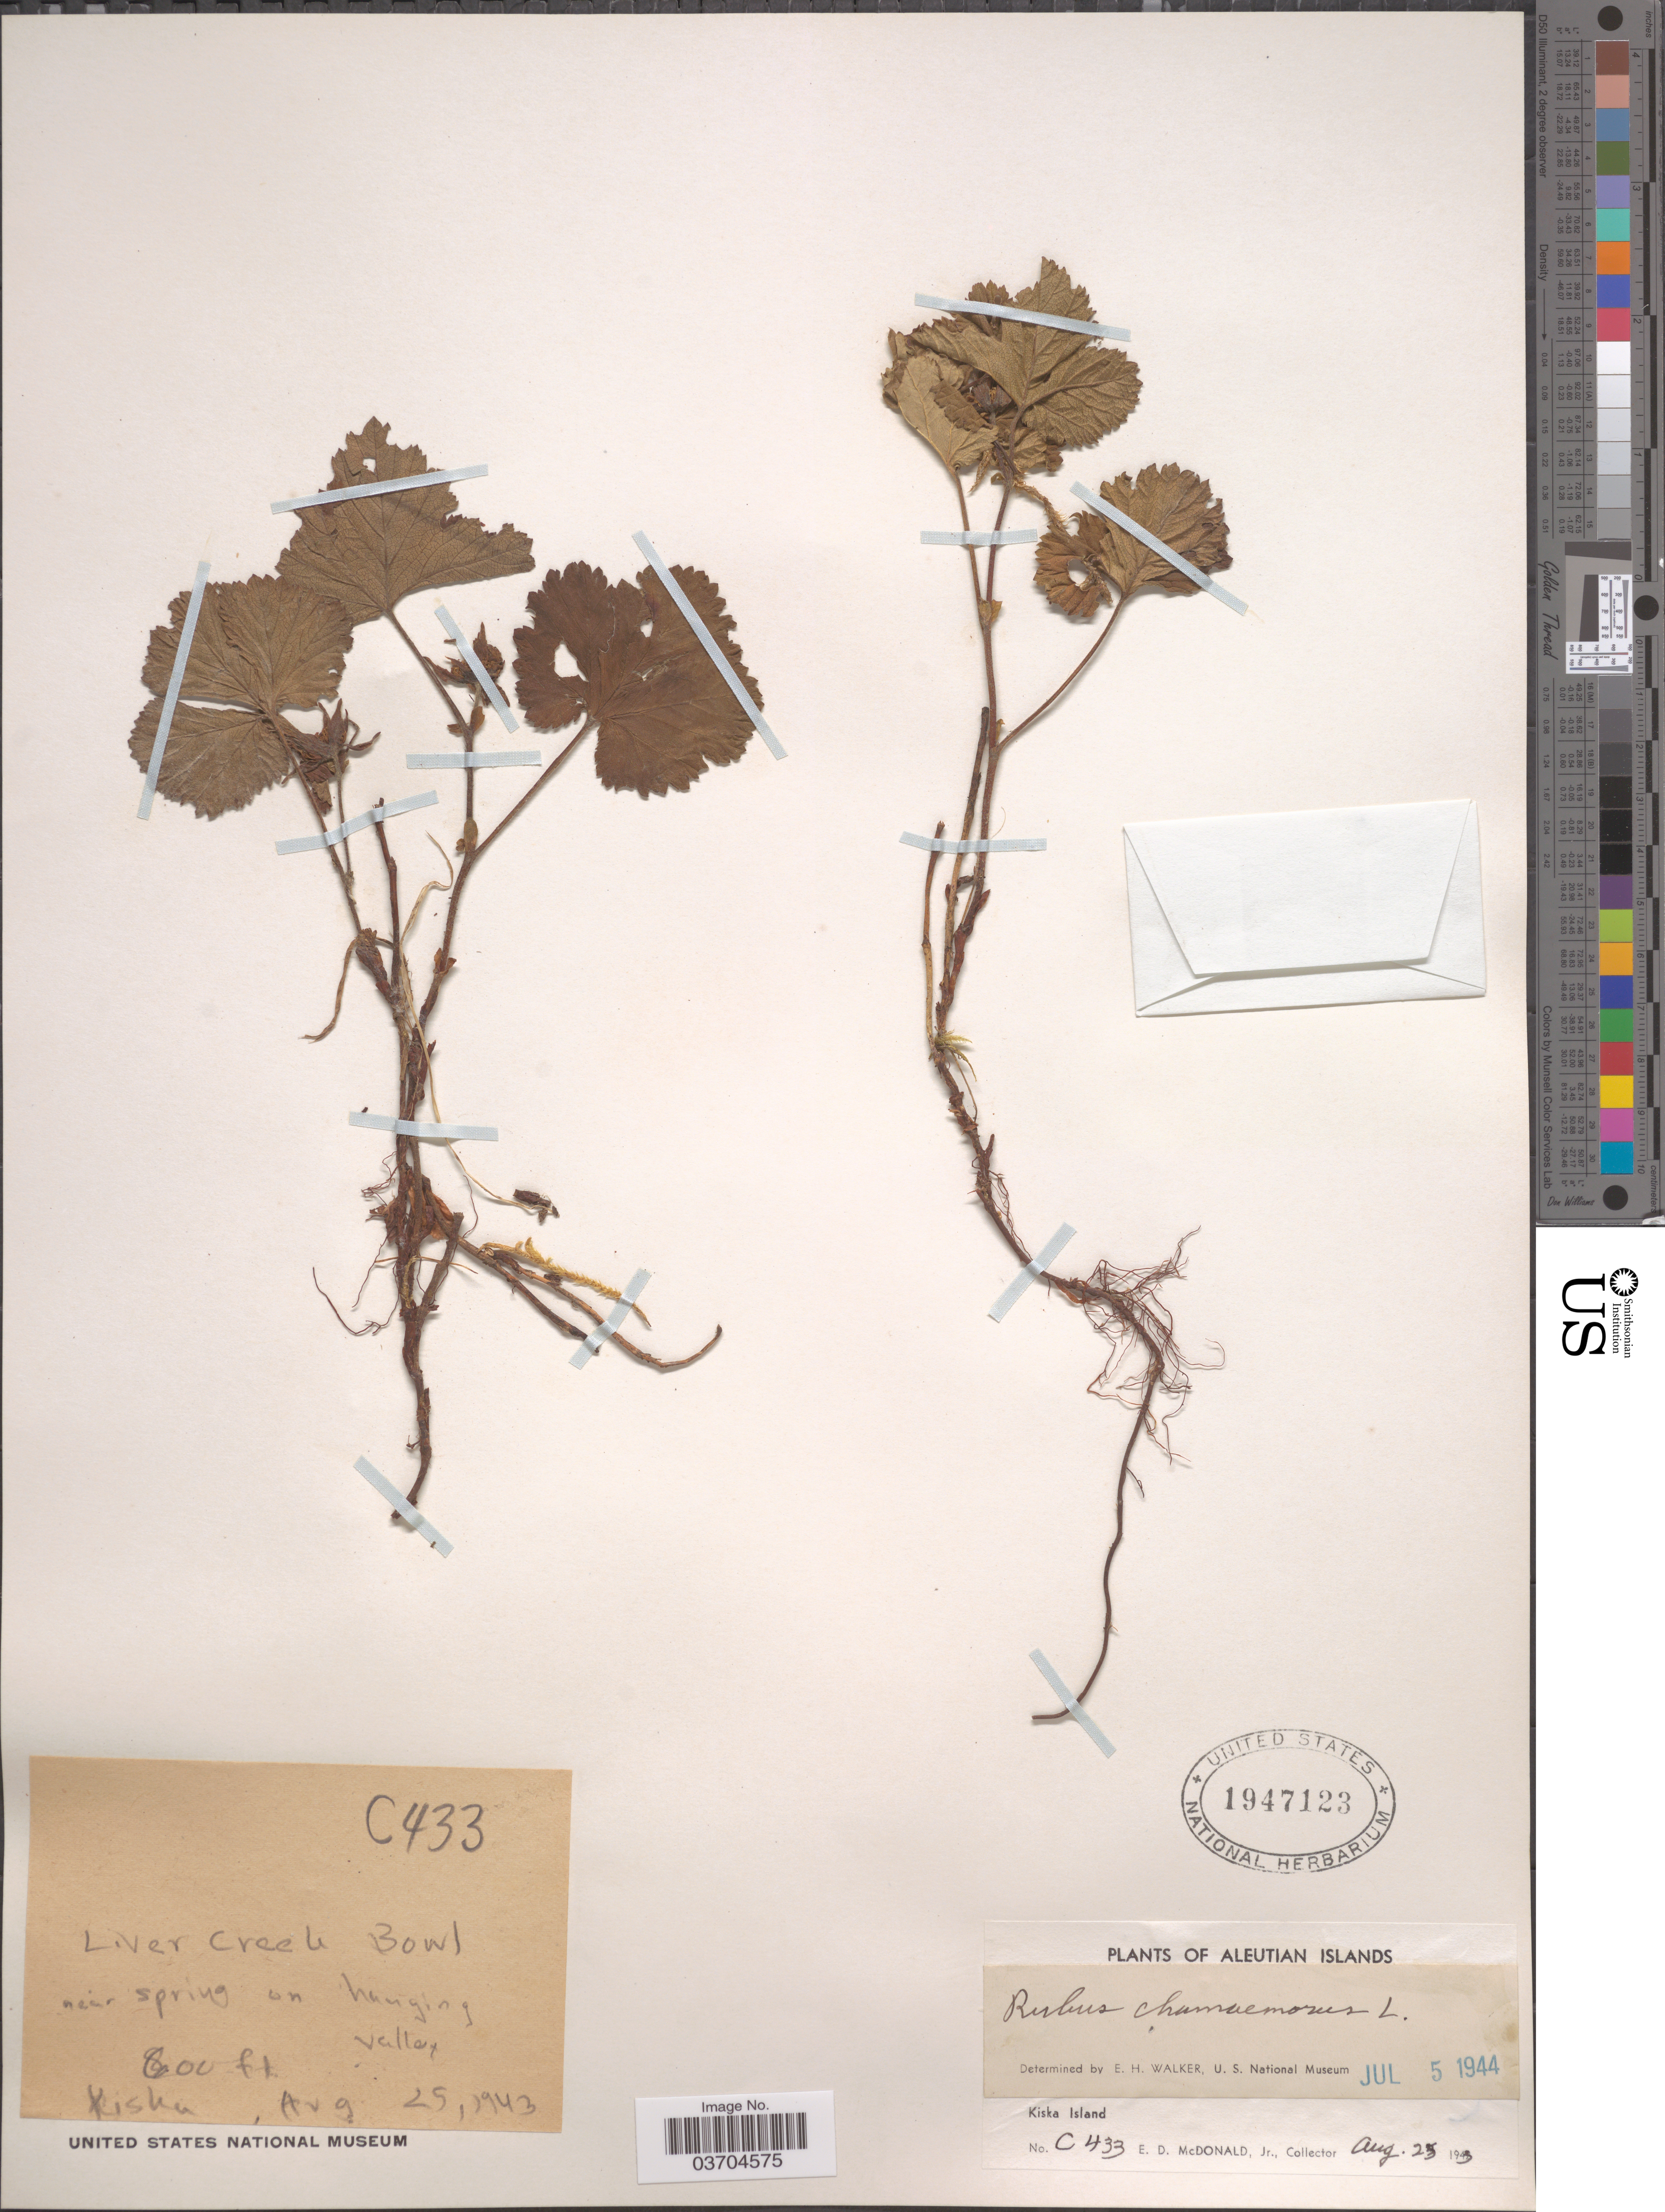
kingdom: Plantae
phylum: Tracheophyta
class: Magnoliopsida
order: Rosales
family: Rosaceae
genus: Rubus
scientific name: Rubus chamaemorus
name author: L.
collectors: E. D. McDonald Jr.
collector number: C-433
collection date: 1943-08-25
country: United States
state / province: Alaska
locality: Aleutian Islands. Kiska Island. Liver Creek Bowl near Spring on hanging valley.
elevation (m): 183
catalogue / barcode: US 1947123